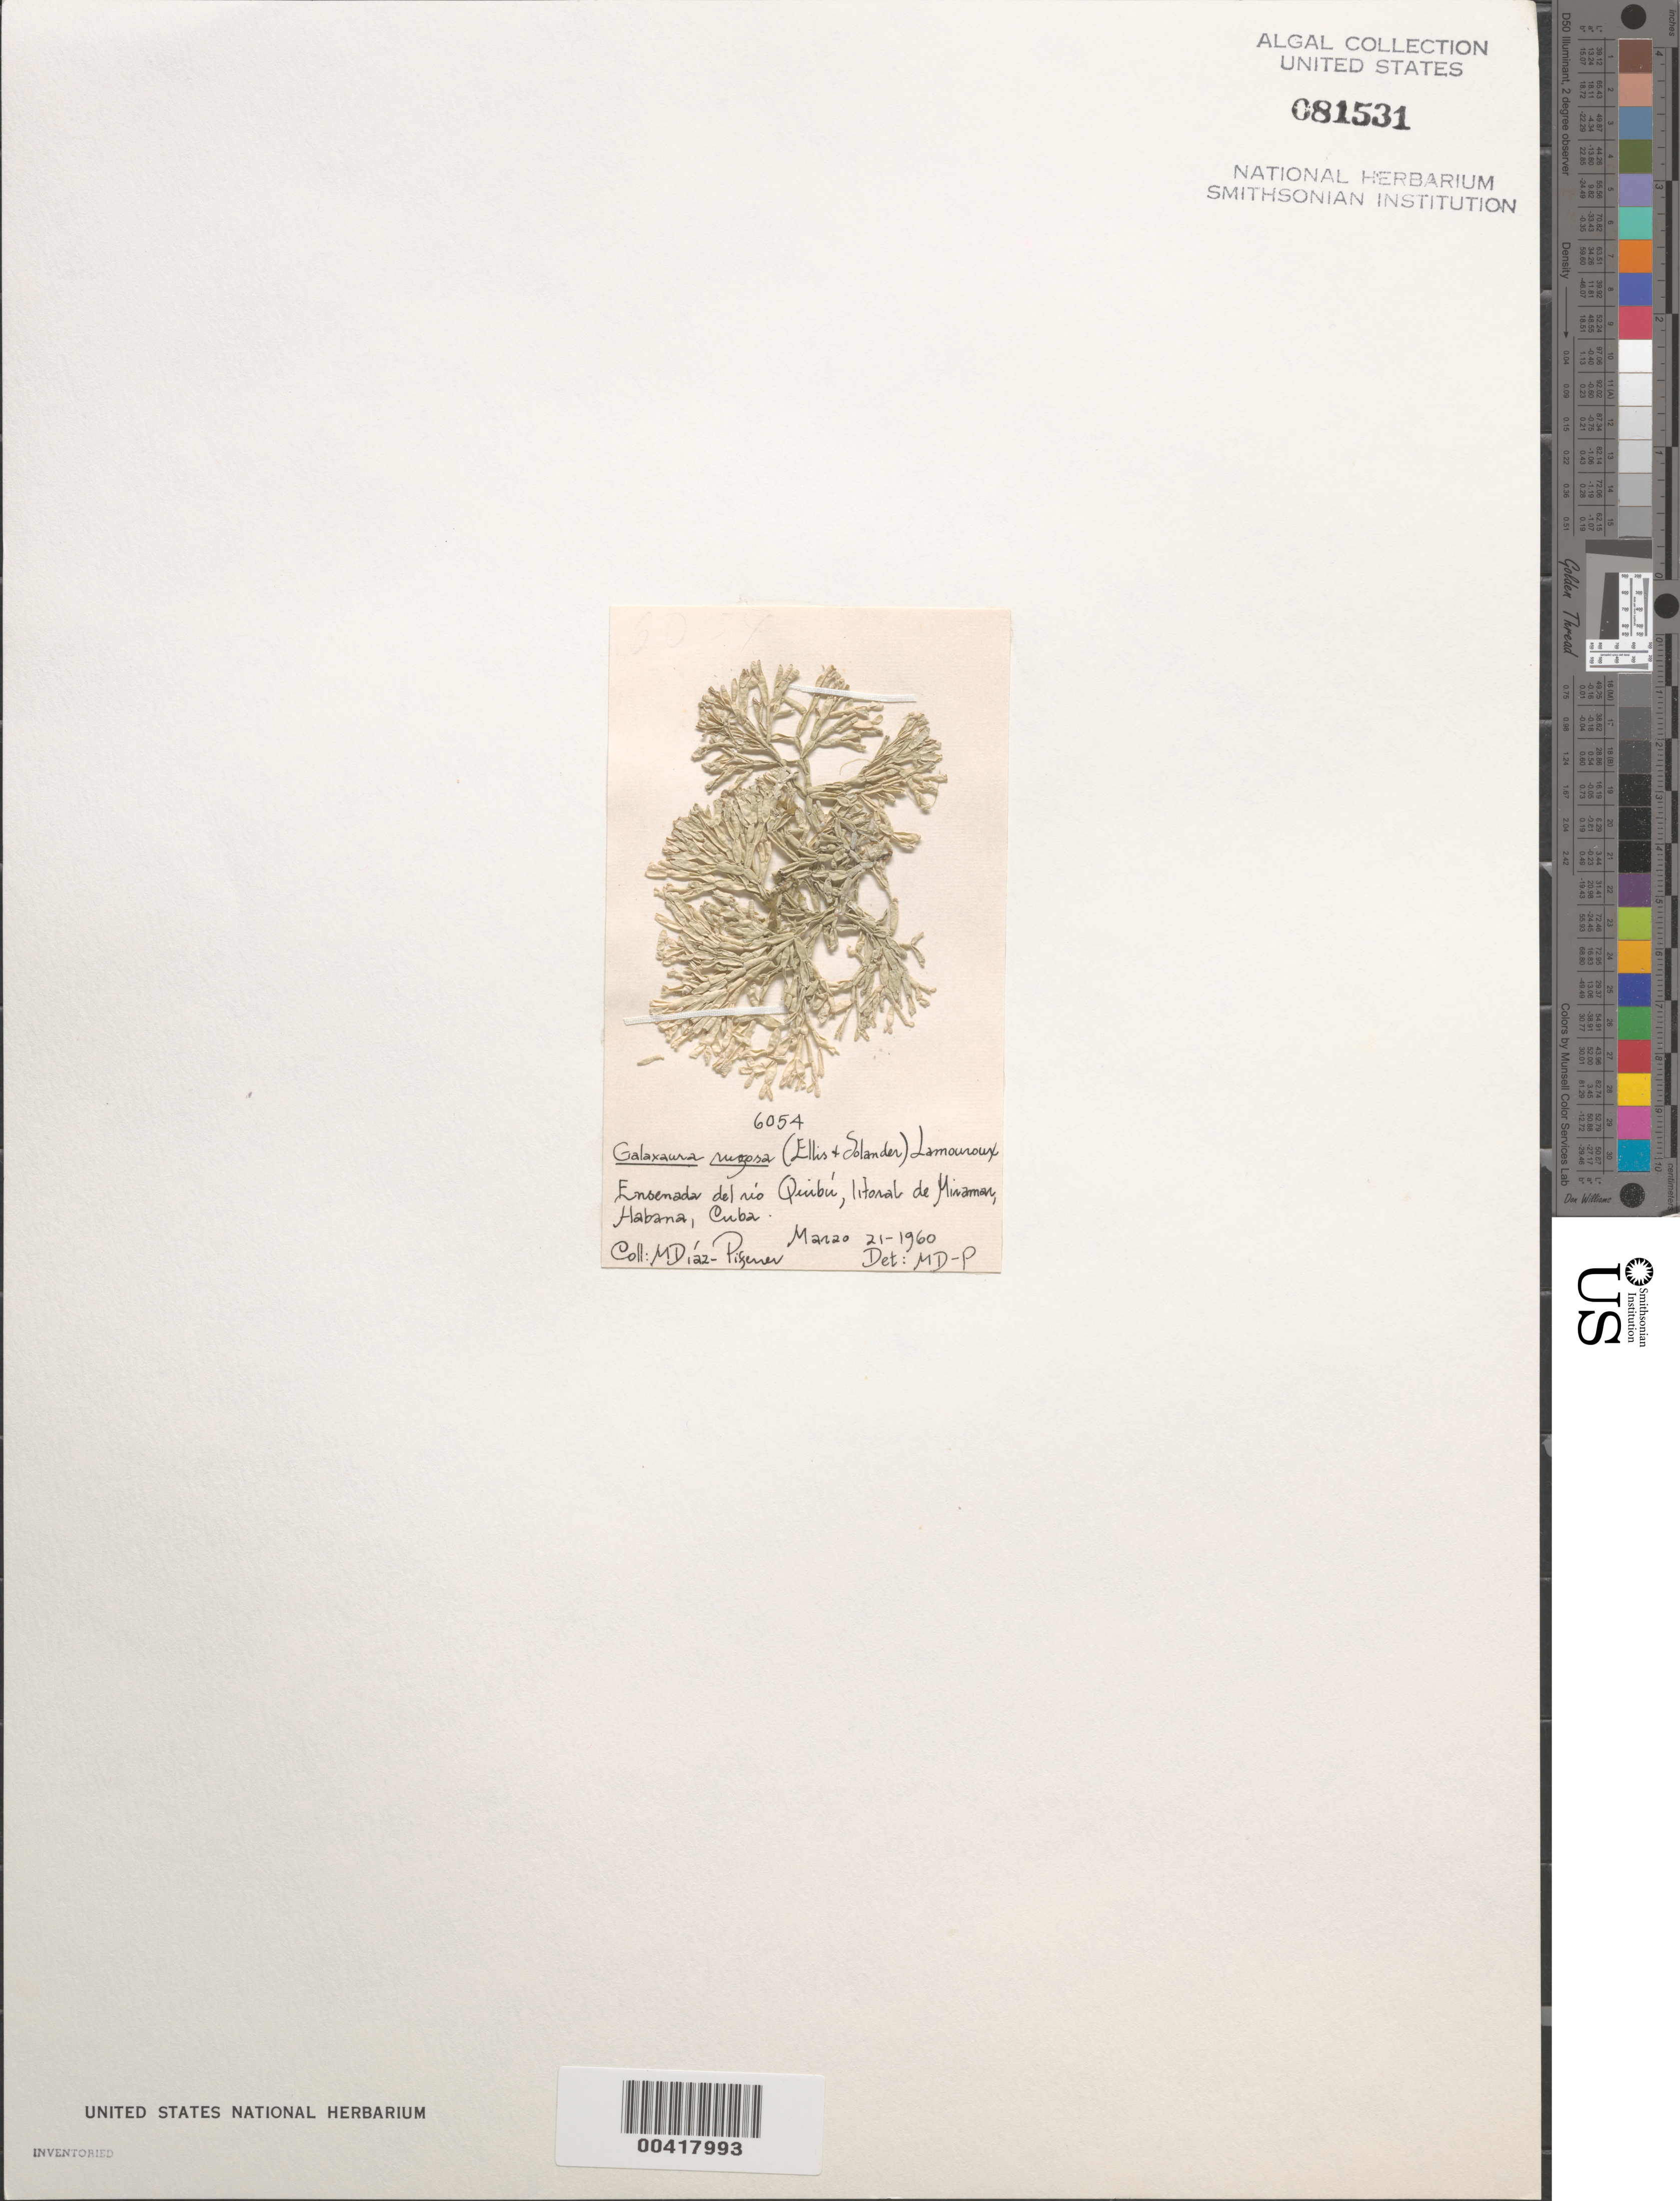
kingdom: Plantae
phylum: Rhodophyta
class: Florideophyceae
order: Nemaliales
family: Galaxauraceae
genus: Galaxaura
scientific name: Galaxaura rugosa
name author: (Ellis & Sol.) J.V.Lamouroux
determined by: Diaz-Piferrer, M.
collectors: M. Diaz-Piferrer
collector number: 6054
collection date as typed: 21 Mar 1960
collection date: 1960-03-21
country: Cuba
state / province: La Habana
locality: Ensenada del rio quibu, miramar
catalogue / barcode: US 81531